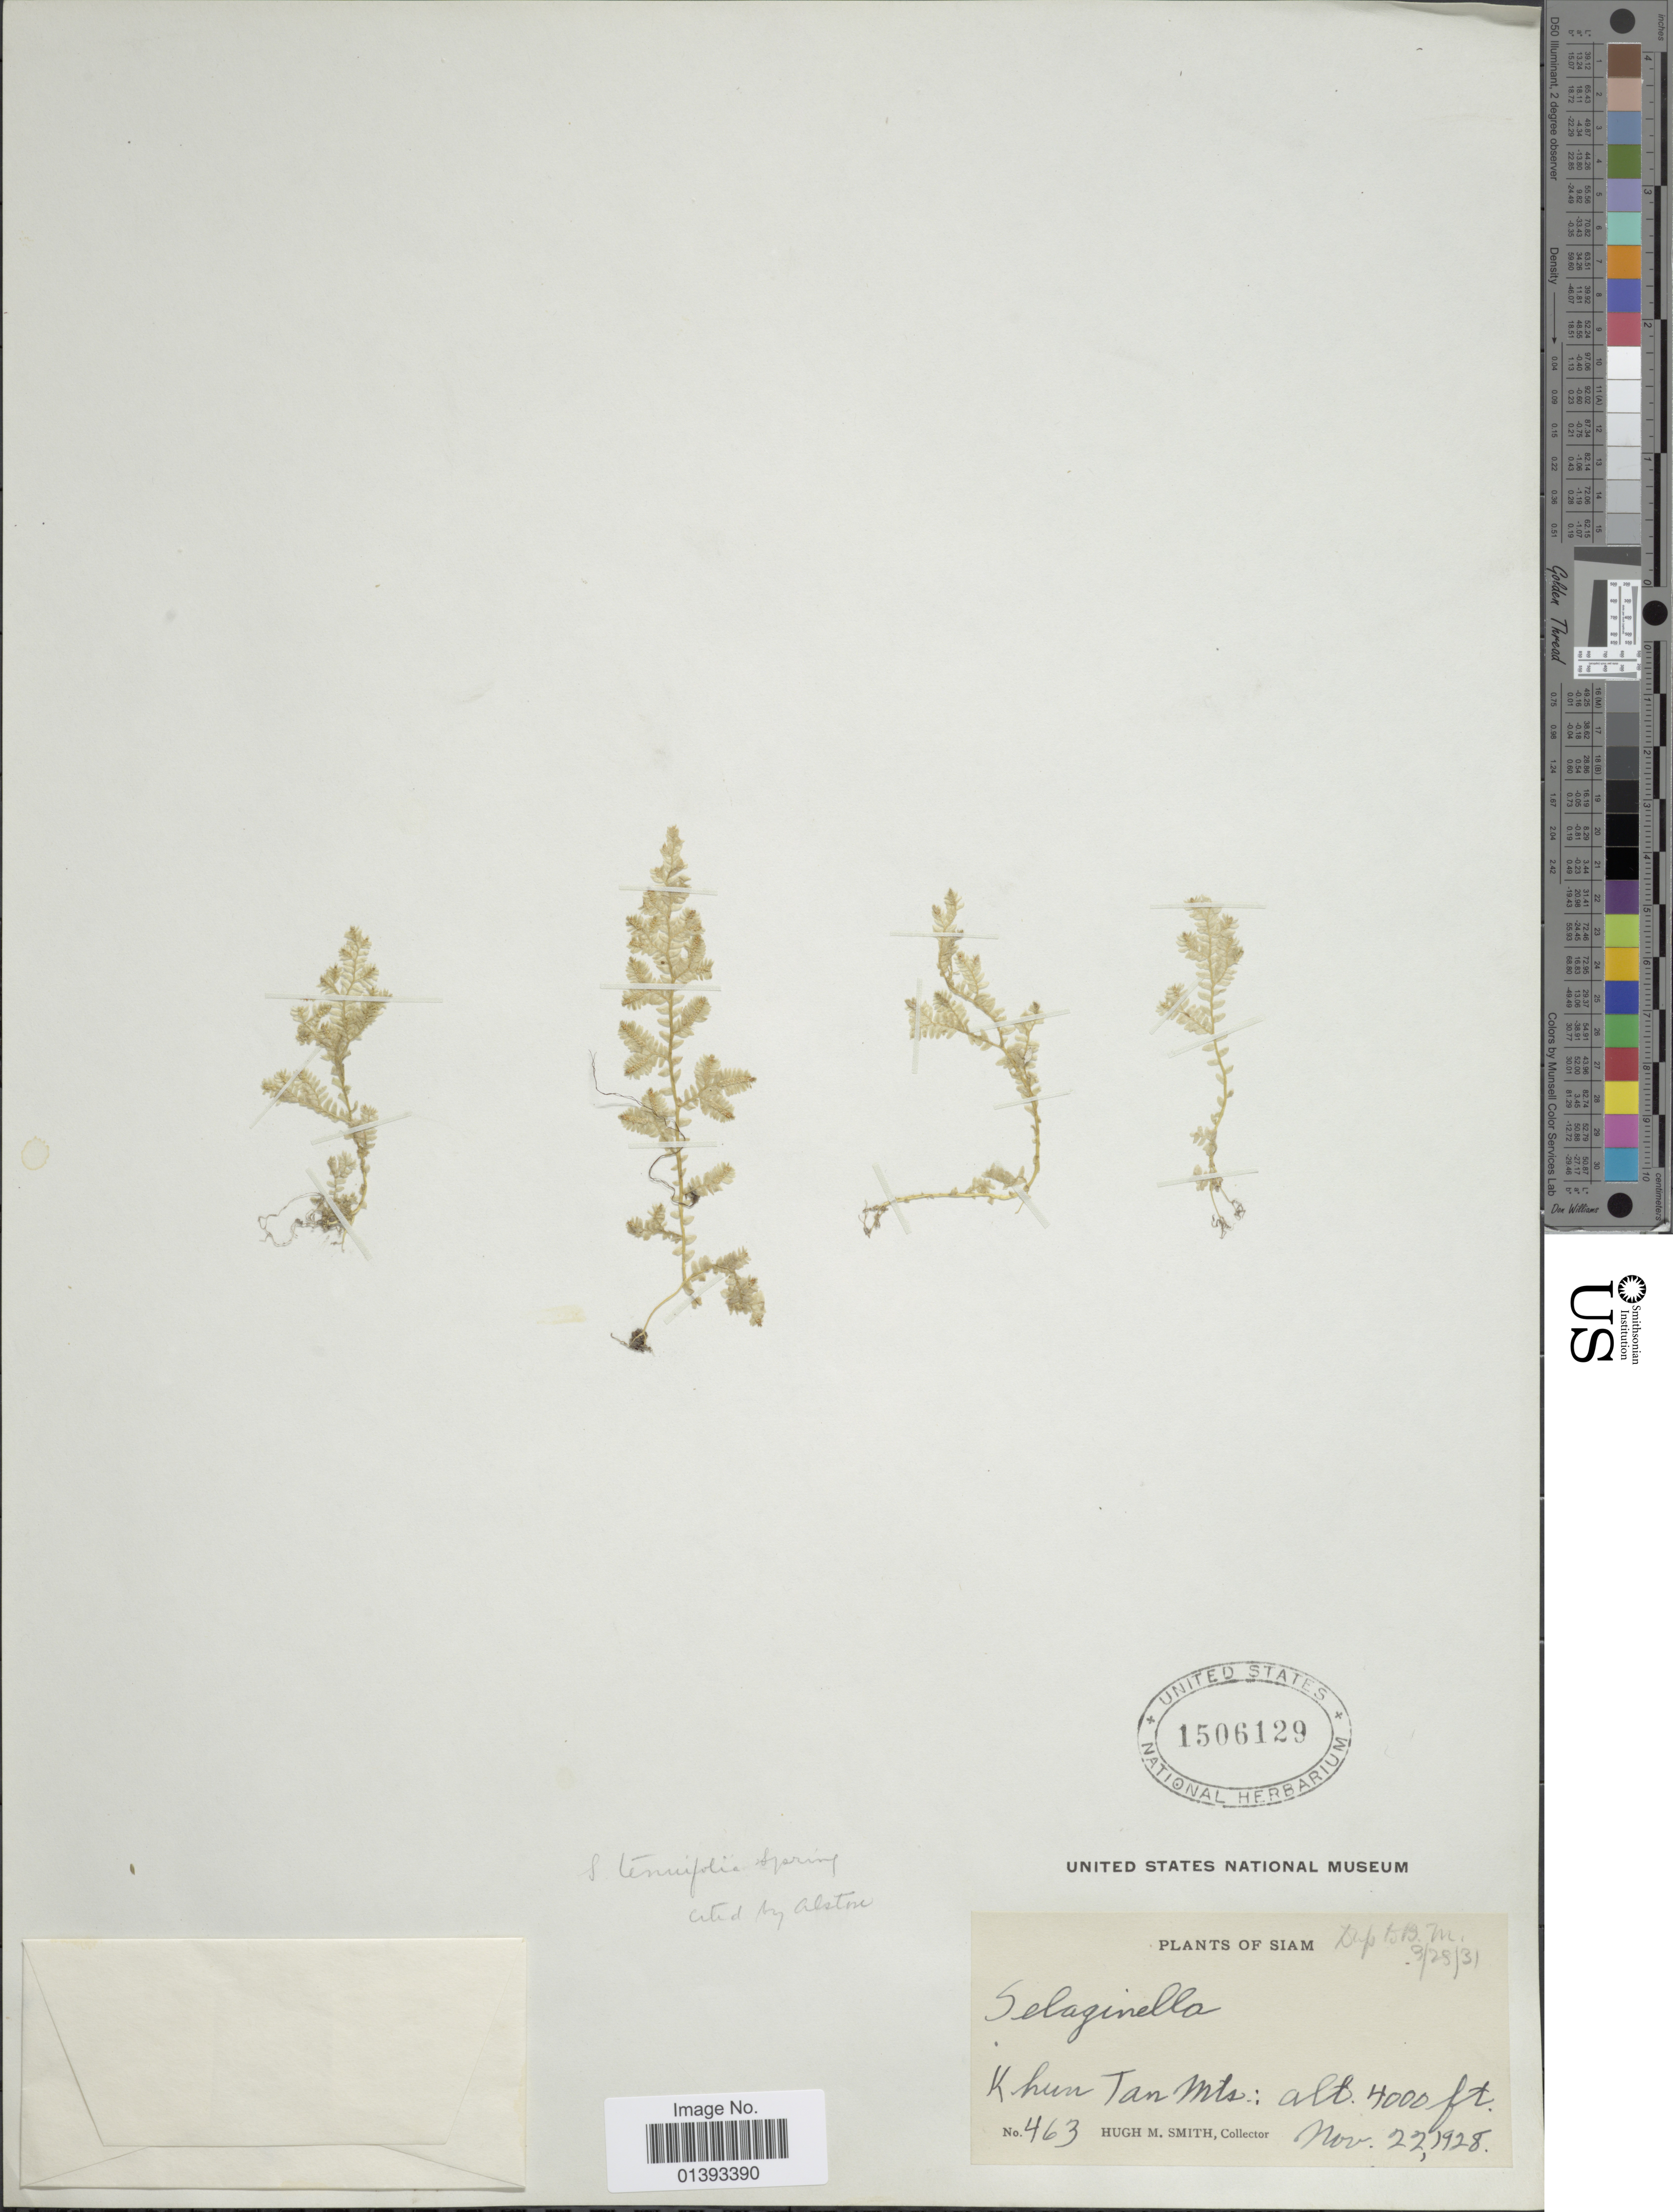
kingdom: Plantae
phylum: Tracheophyta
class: Lycopodiopsida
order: Selaginellales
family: Selaginellaceae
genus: Selaginella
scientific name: Selaginella tenuifolia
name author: Spring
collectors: H. M. Smith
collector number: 463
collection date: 1928-11-22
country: Thailand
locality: Khun Tan Mts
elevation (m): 1219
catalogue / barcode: US 1506129